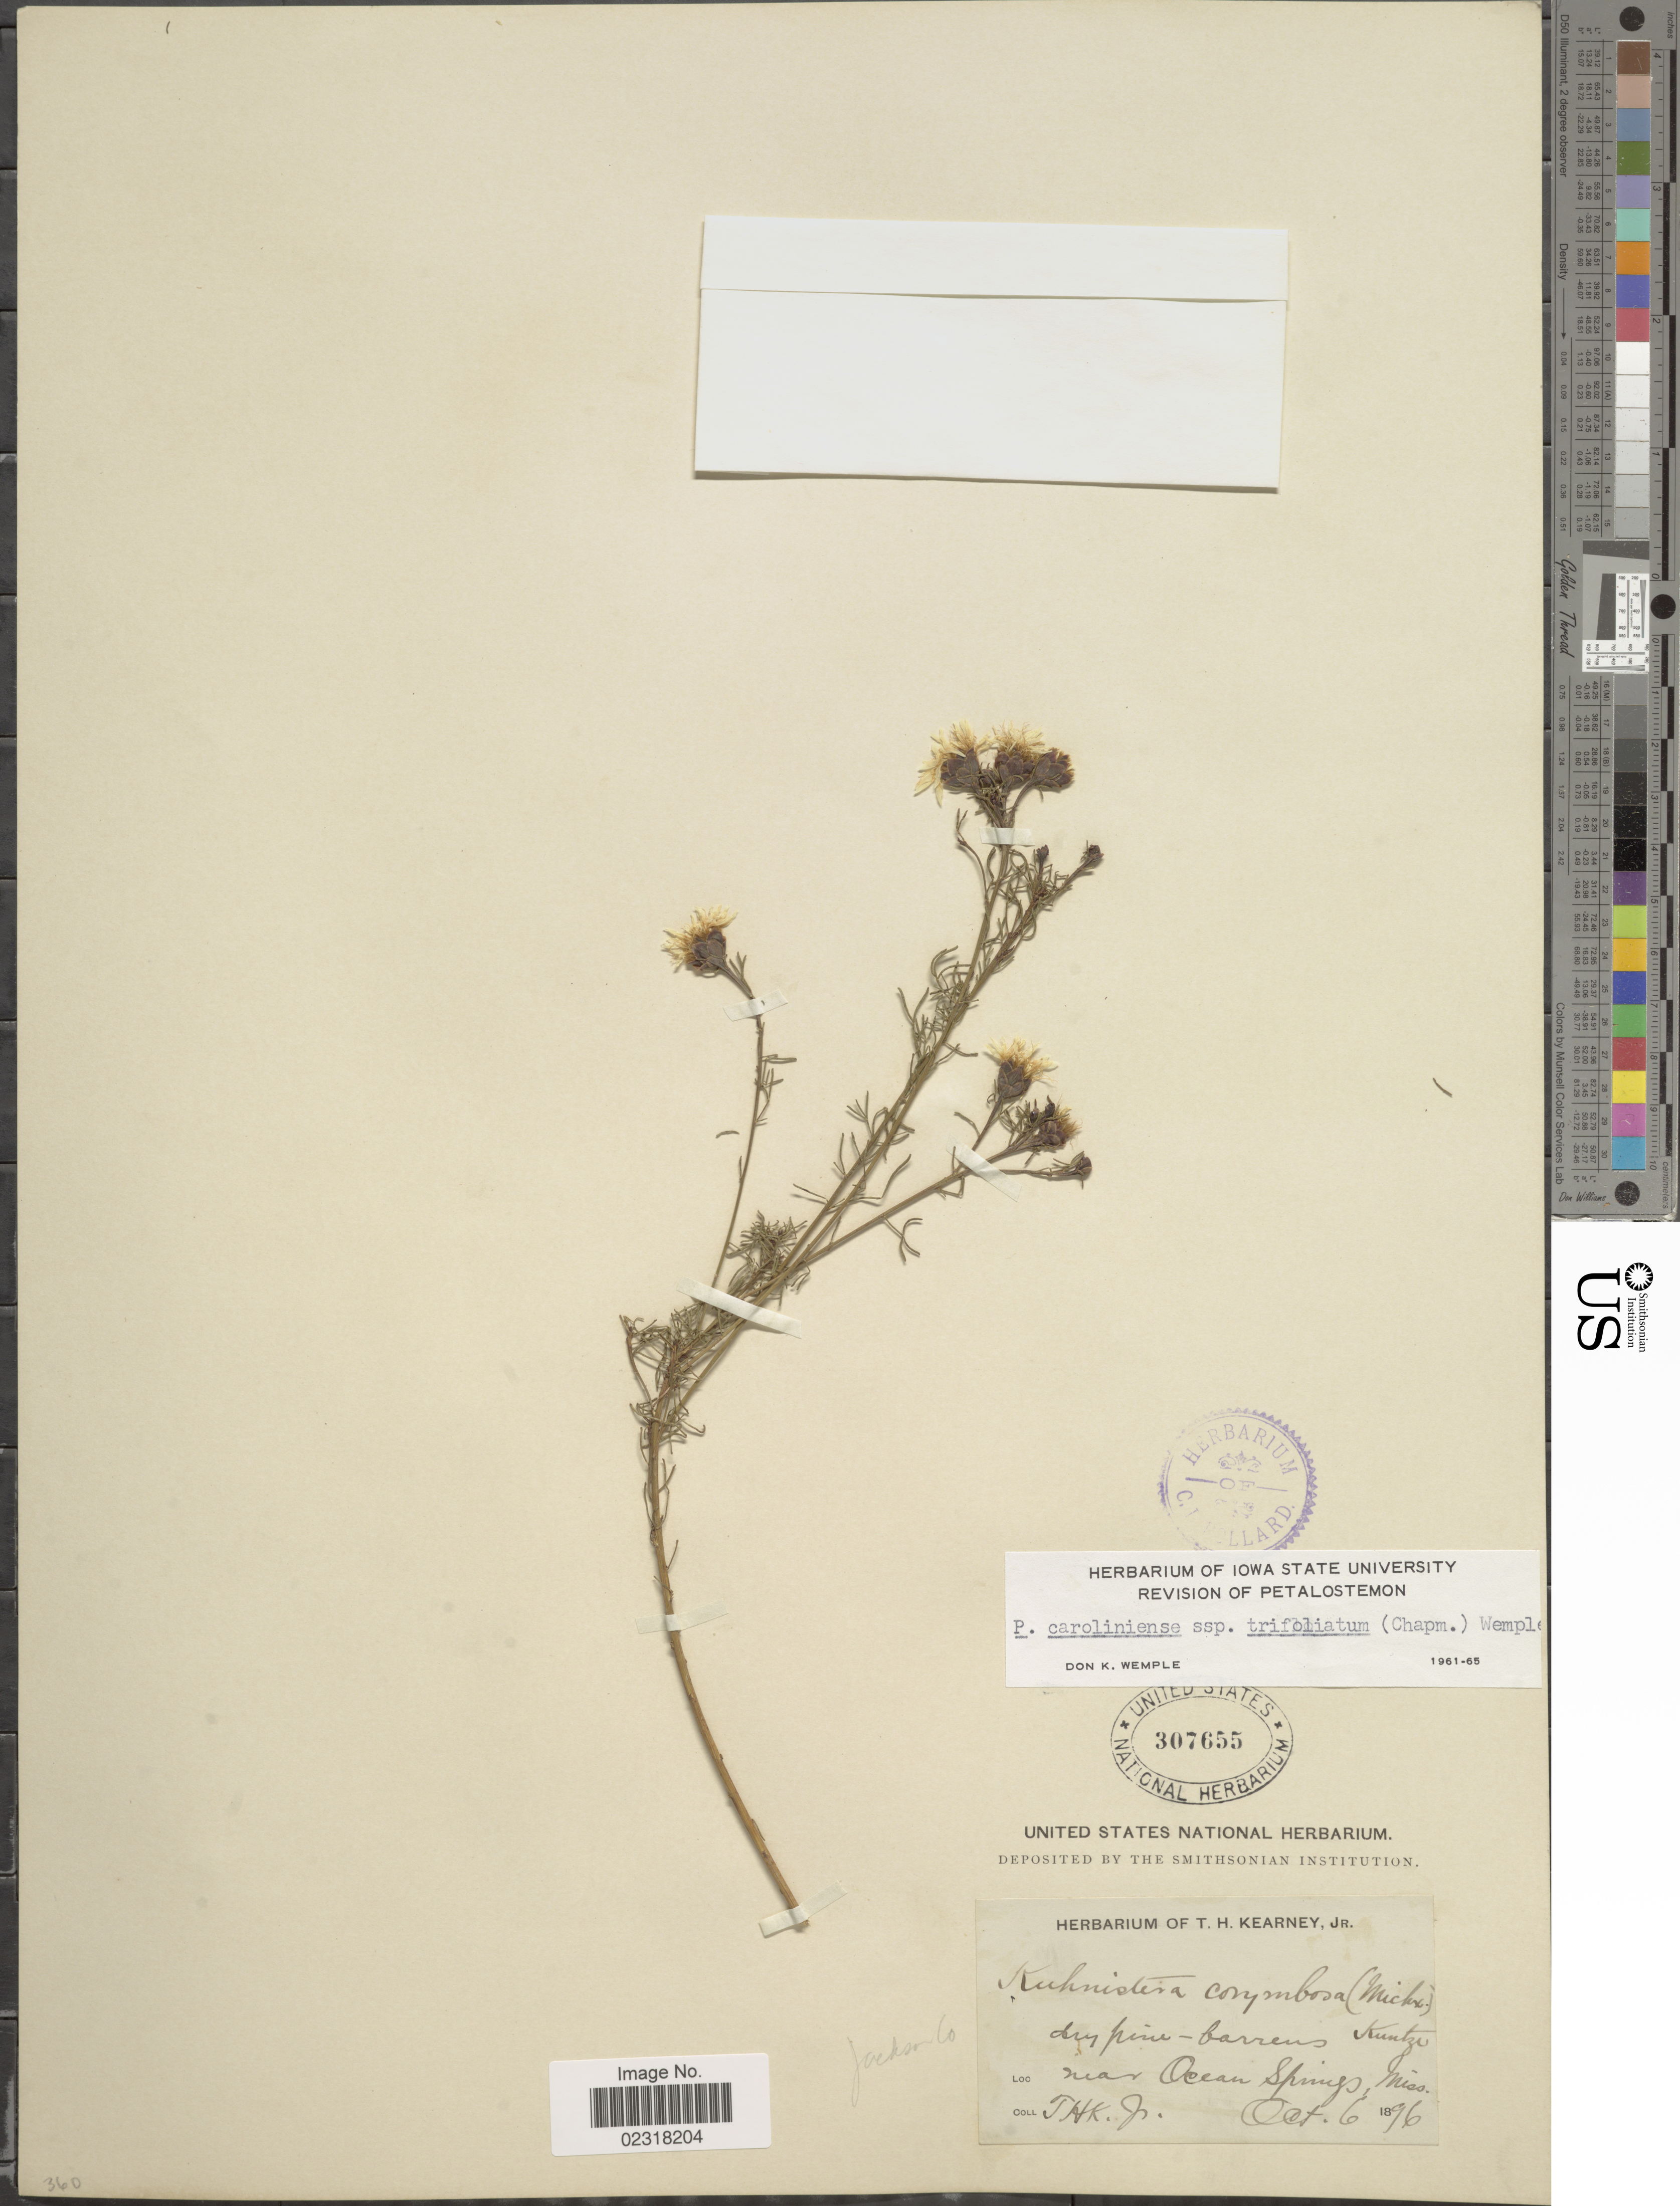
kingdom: Plantae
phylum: Tracheophyta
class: Magnoliopsida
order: Fabales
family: Fabaceae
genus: Dalea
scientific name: Dalea pinnata var. trifoliata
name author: (Chapman) Barneby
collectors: T. H. Kearney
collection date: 1896-10-06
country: United States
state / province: Mississippi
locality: Dry pine-barrens, near Ocean Springs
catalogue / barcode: US 307655